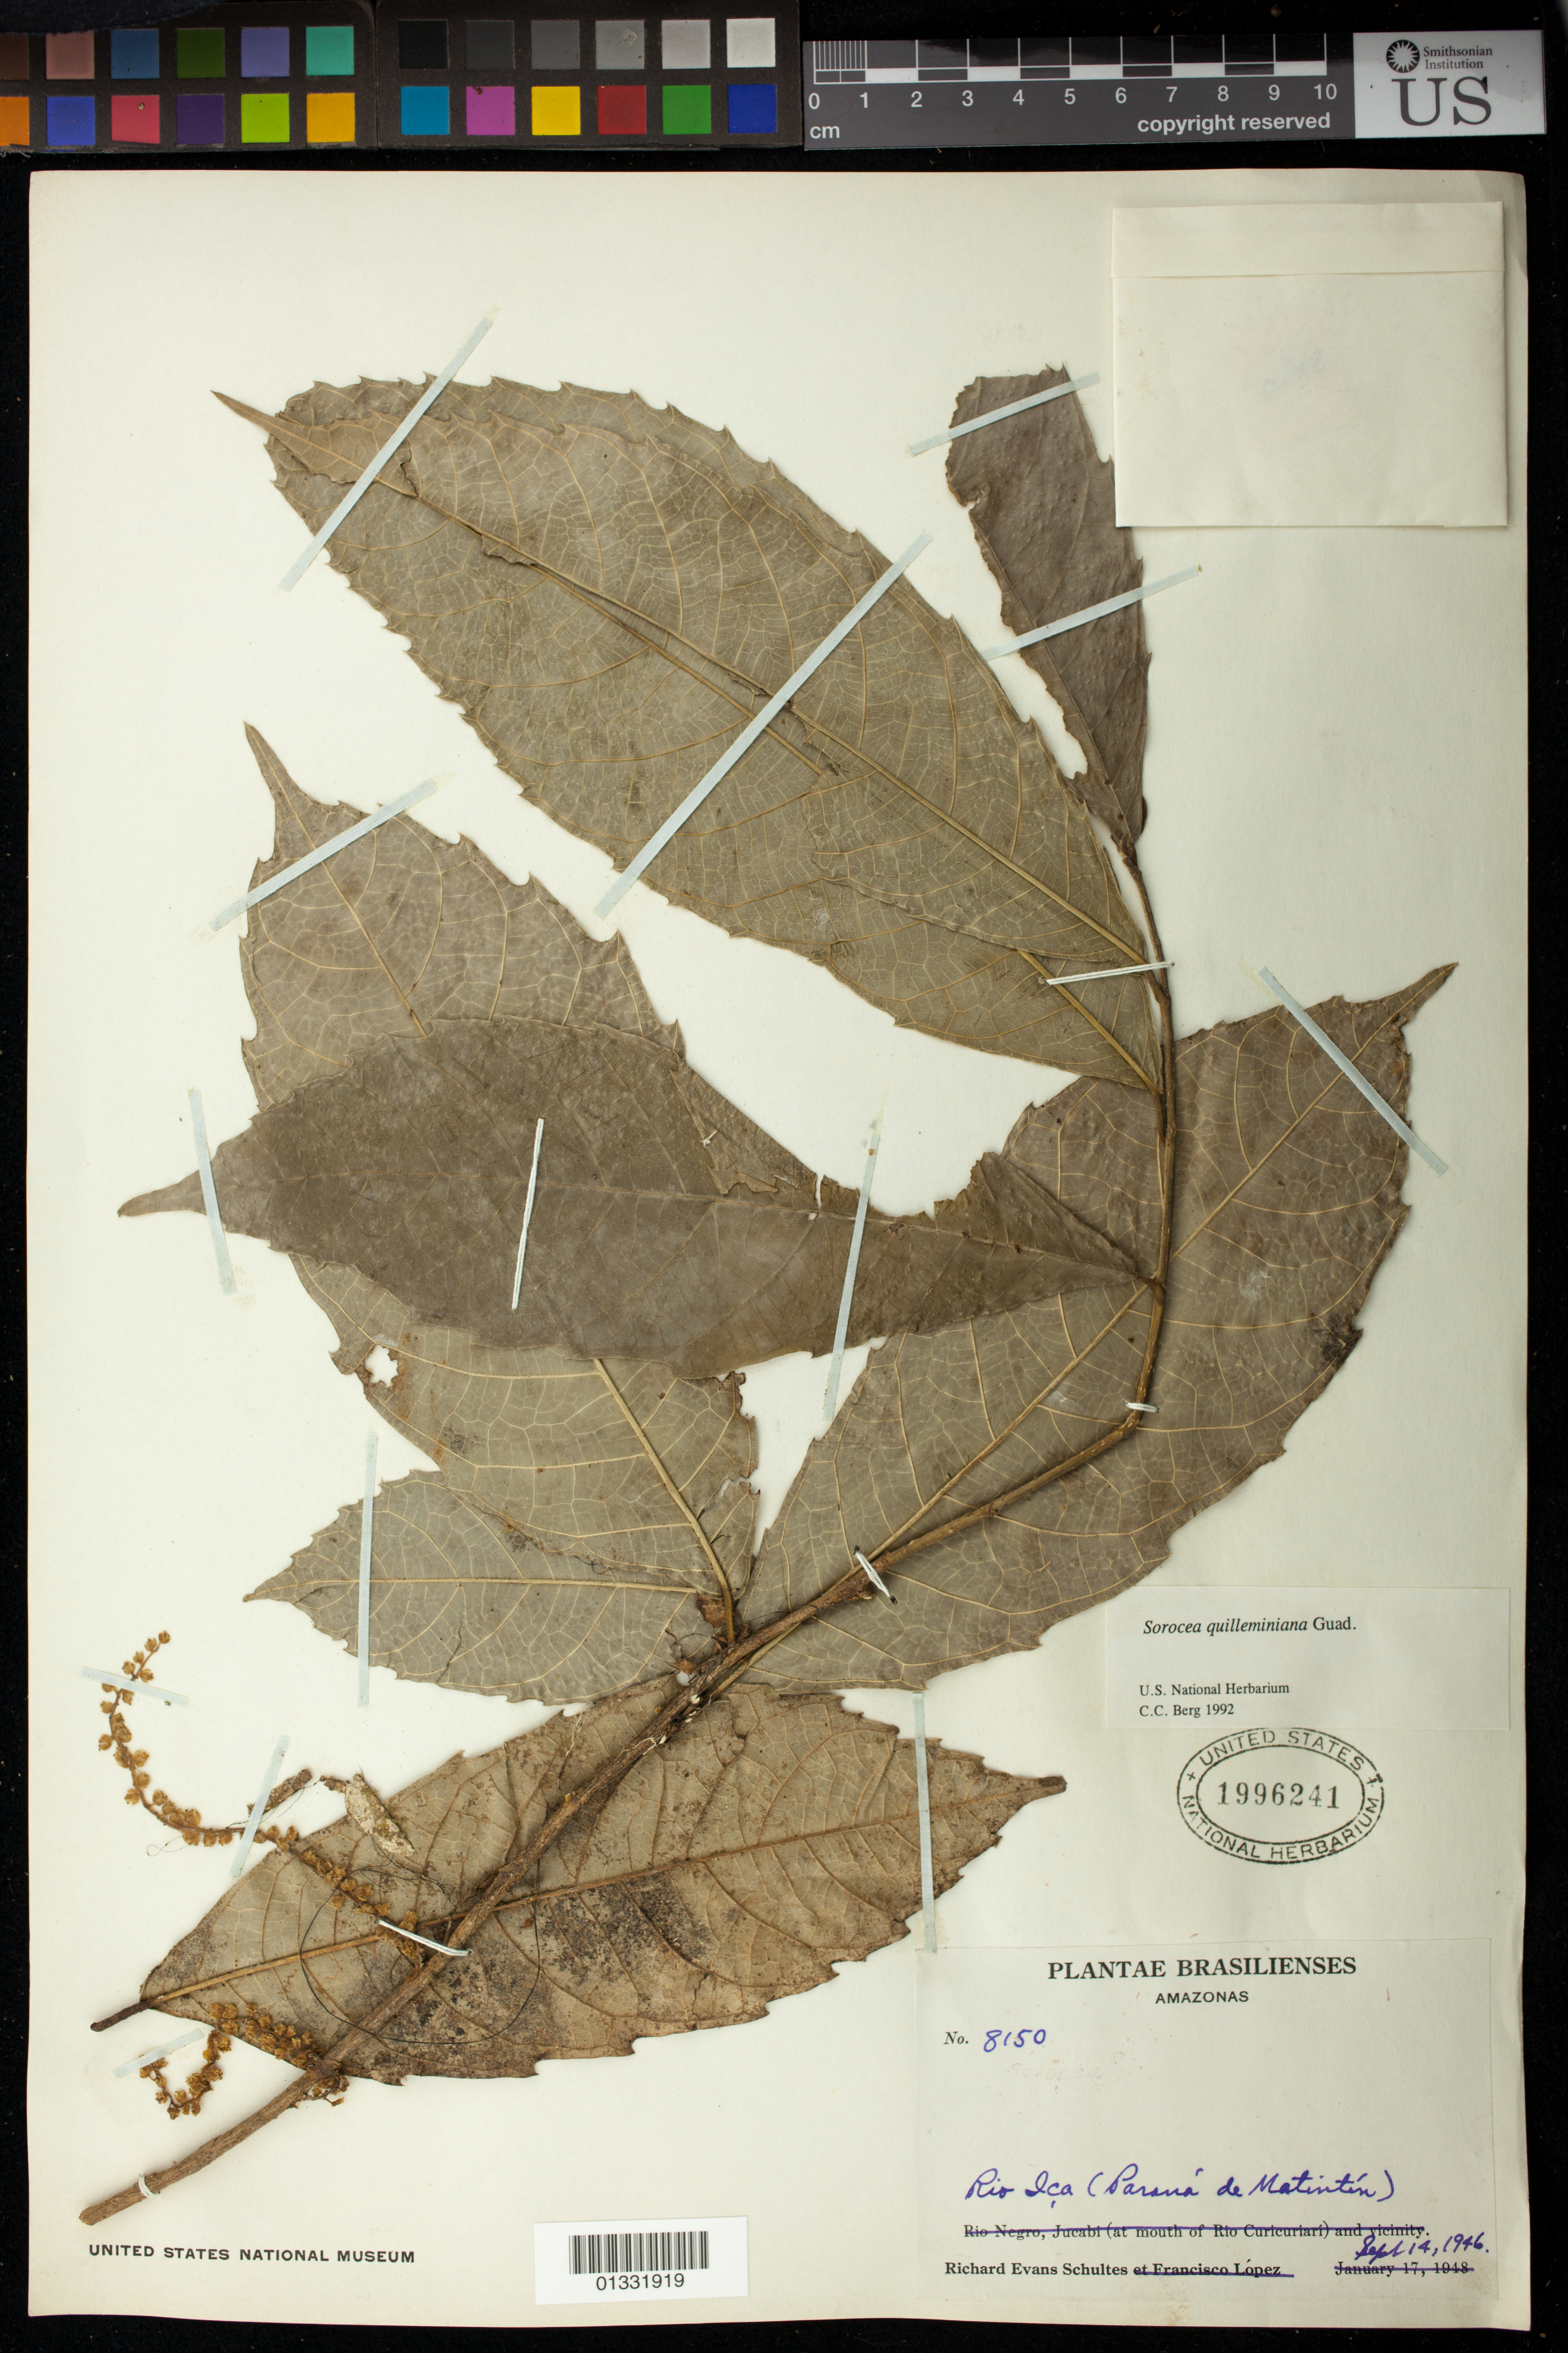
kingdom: Plantae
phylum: Tracheophyta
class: Magnoliopsida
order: Rosales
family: Moraceae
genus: Sorocea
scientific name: Sorocea guilleminiana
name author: Gaudich.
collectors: R. E. Schultes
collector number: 8150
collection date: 1946-09-14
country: Brazil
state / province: Amazonas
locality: Rio Alça (Paraná de Matintén)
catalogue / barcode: US 1996241